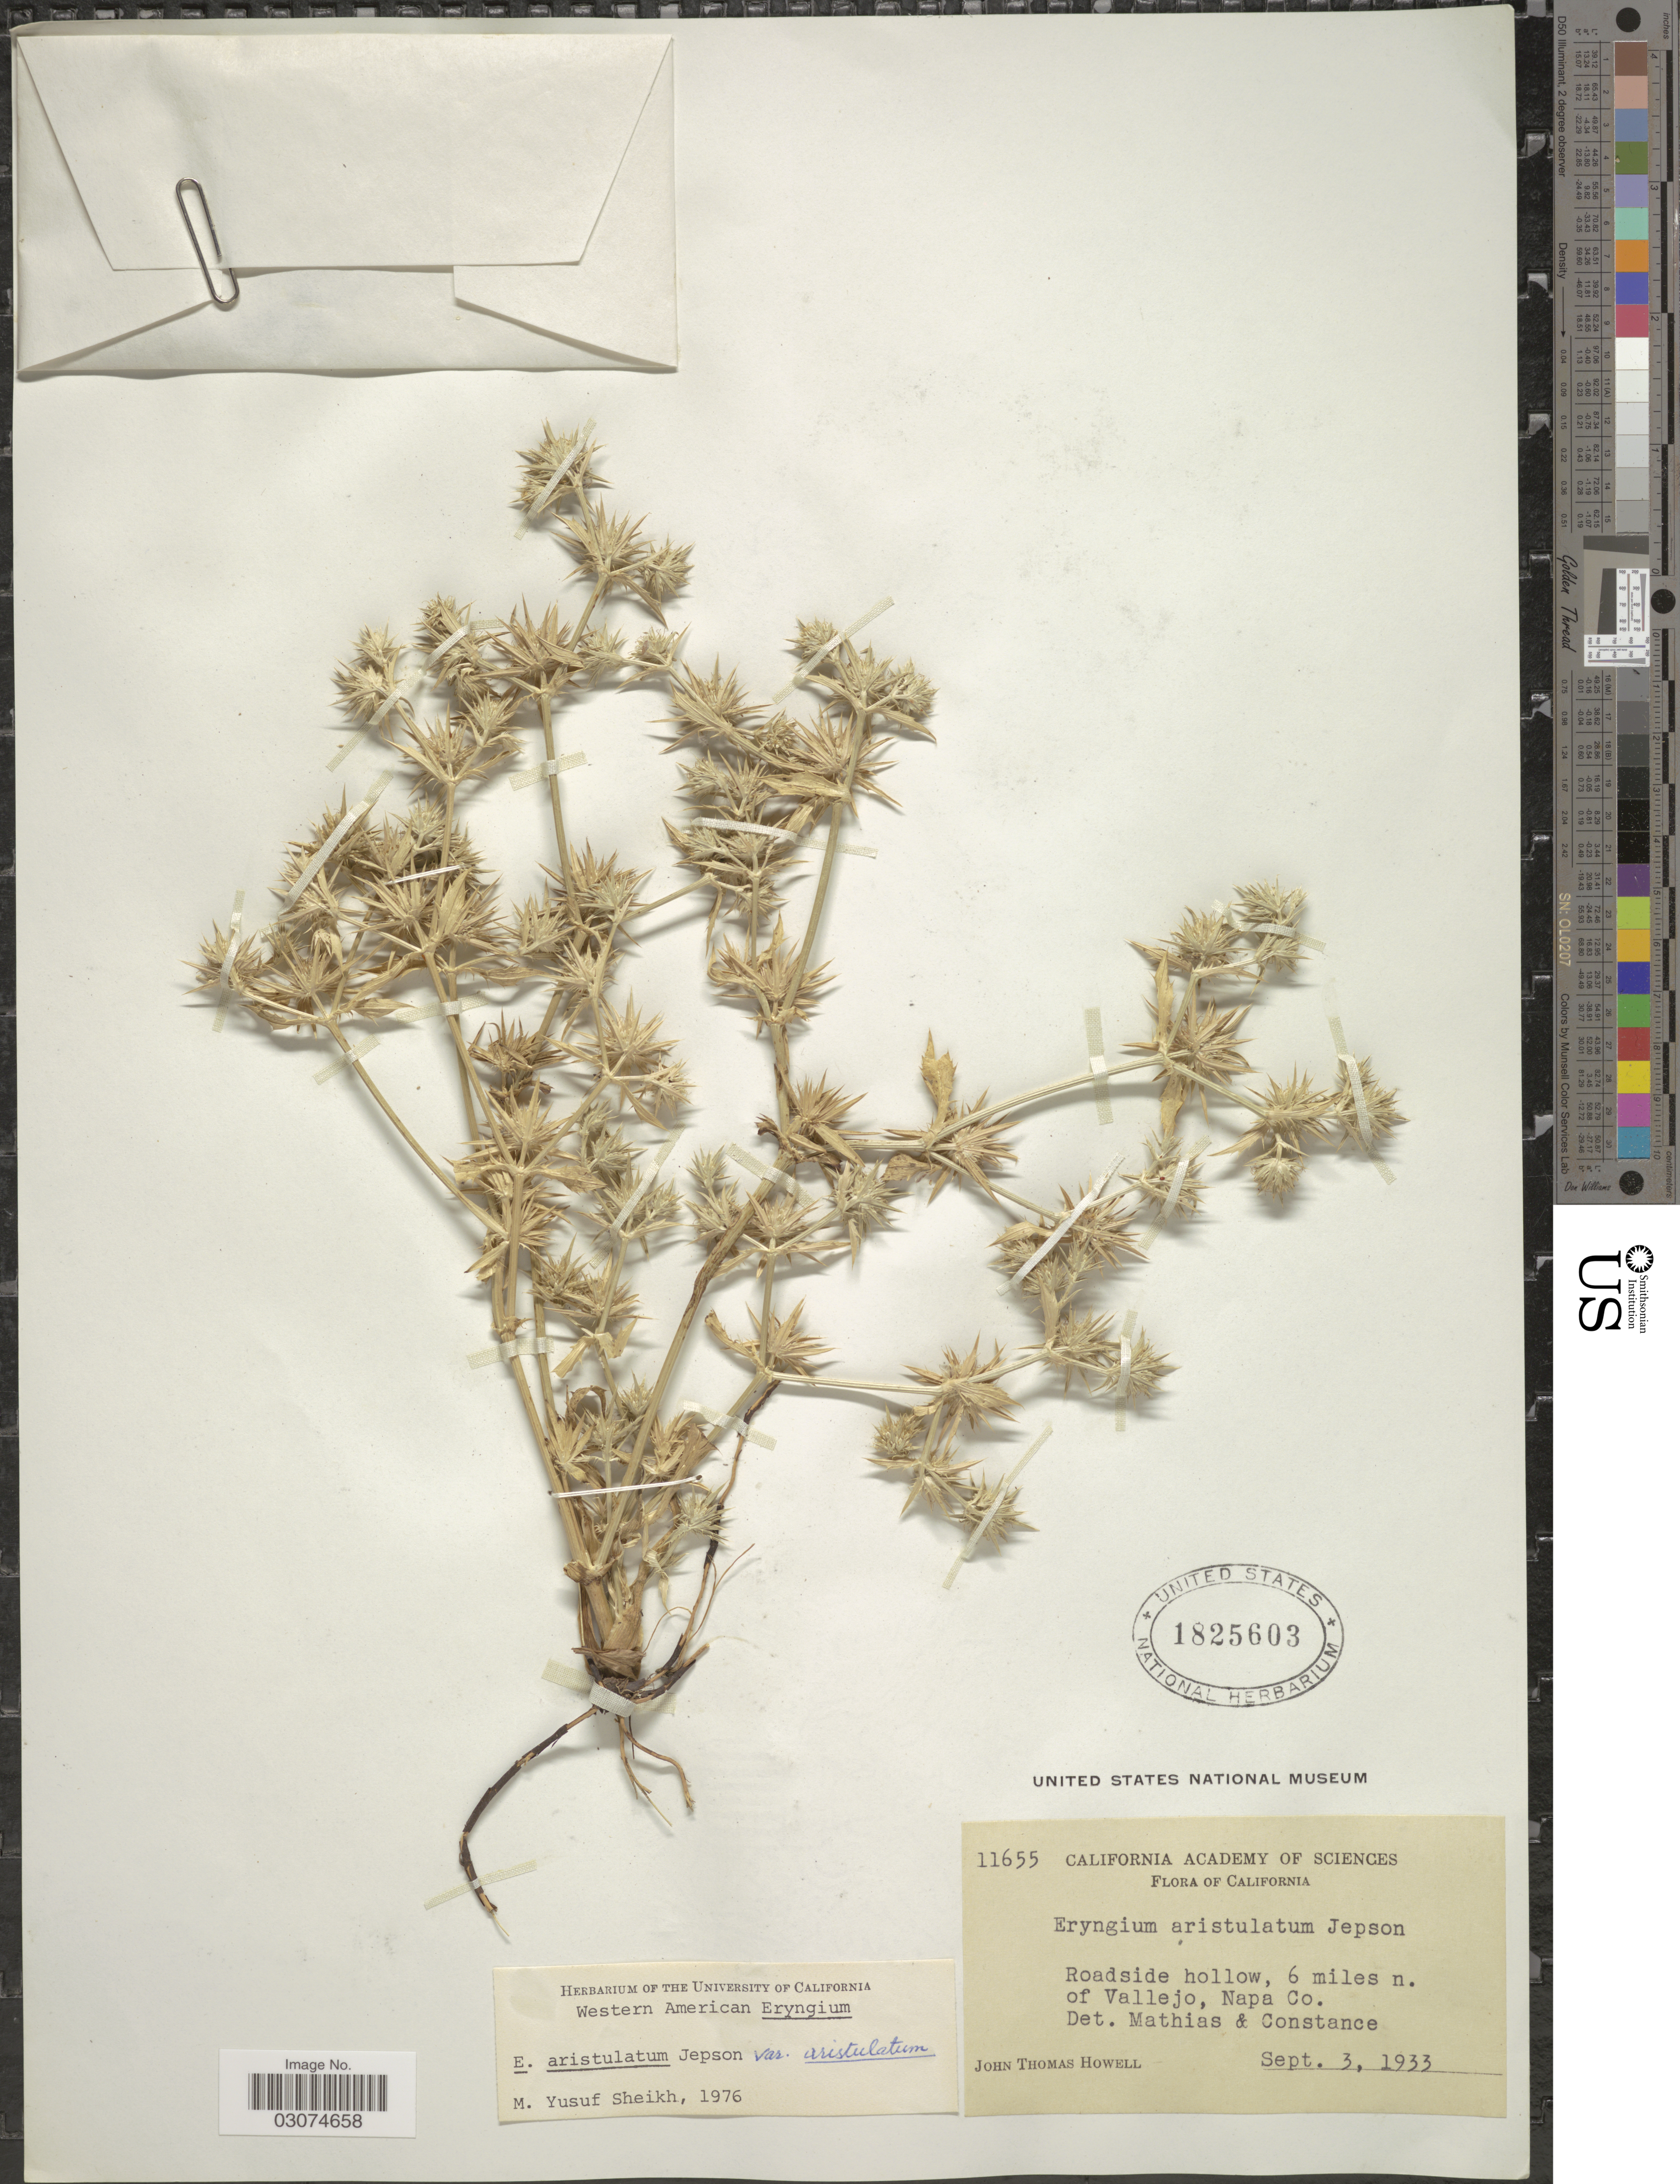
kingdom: Plantae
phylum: Tracheophyta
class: Magnoliopsida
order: Apiales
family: Apiaceae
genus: Eryngium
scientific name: Eryngium aristulatum var. aristulatum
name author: Jeps.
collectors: J. T. Howell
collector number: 11655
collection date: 1933-09-03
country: United States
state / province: California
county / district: Napa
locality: Roadside hollow, 6 miles n. of Vallejo, Napa Co.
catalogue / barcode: US 1825603